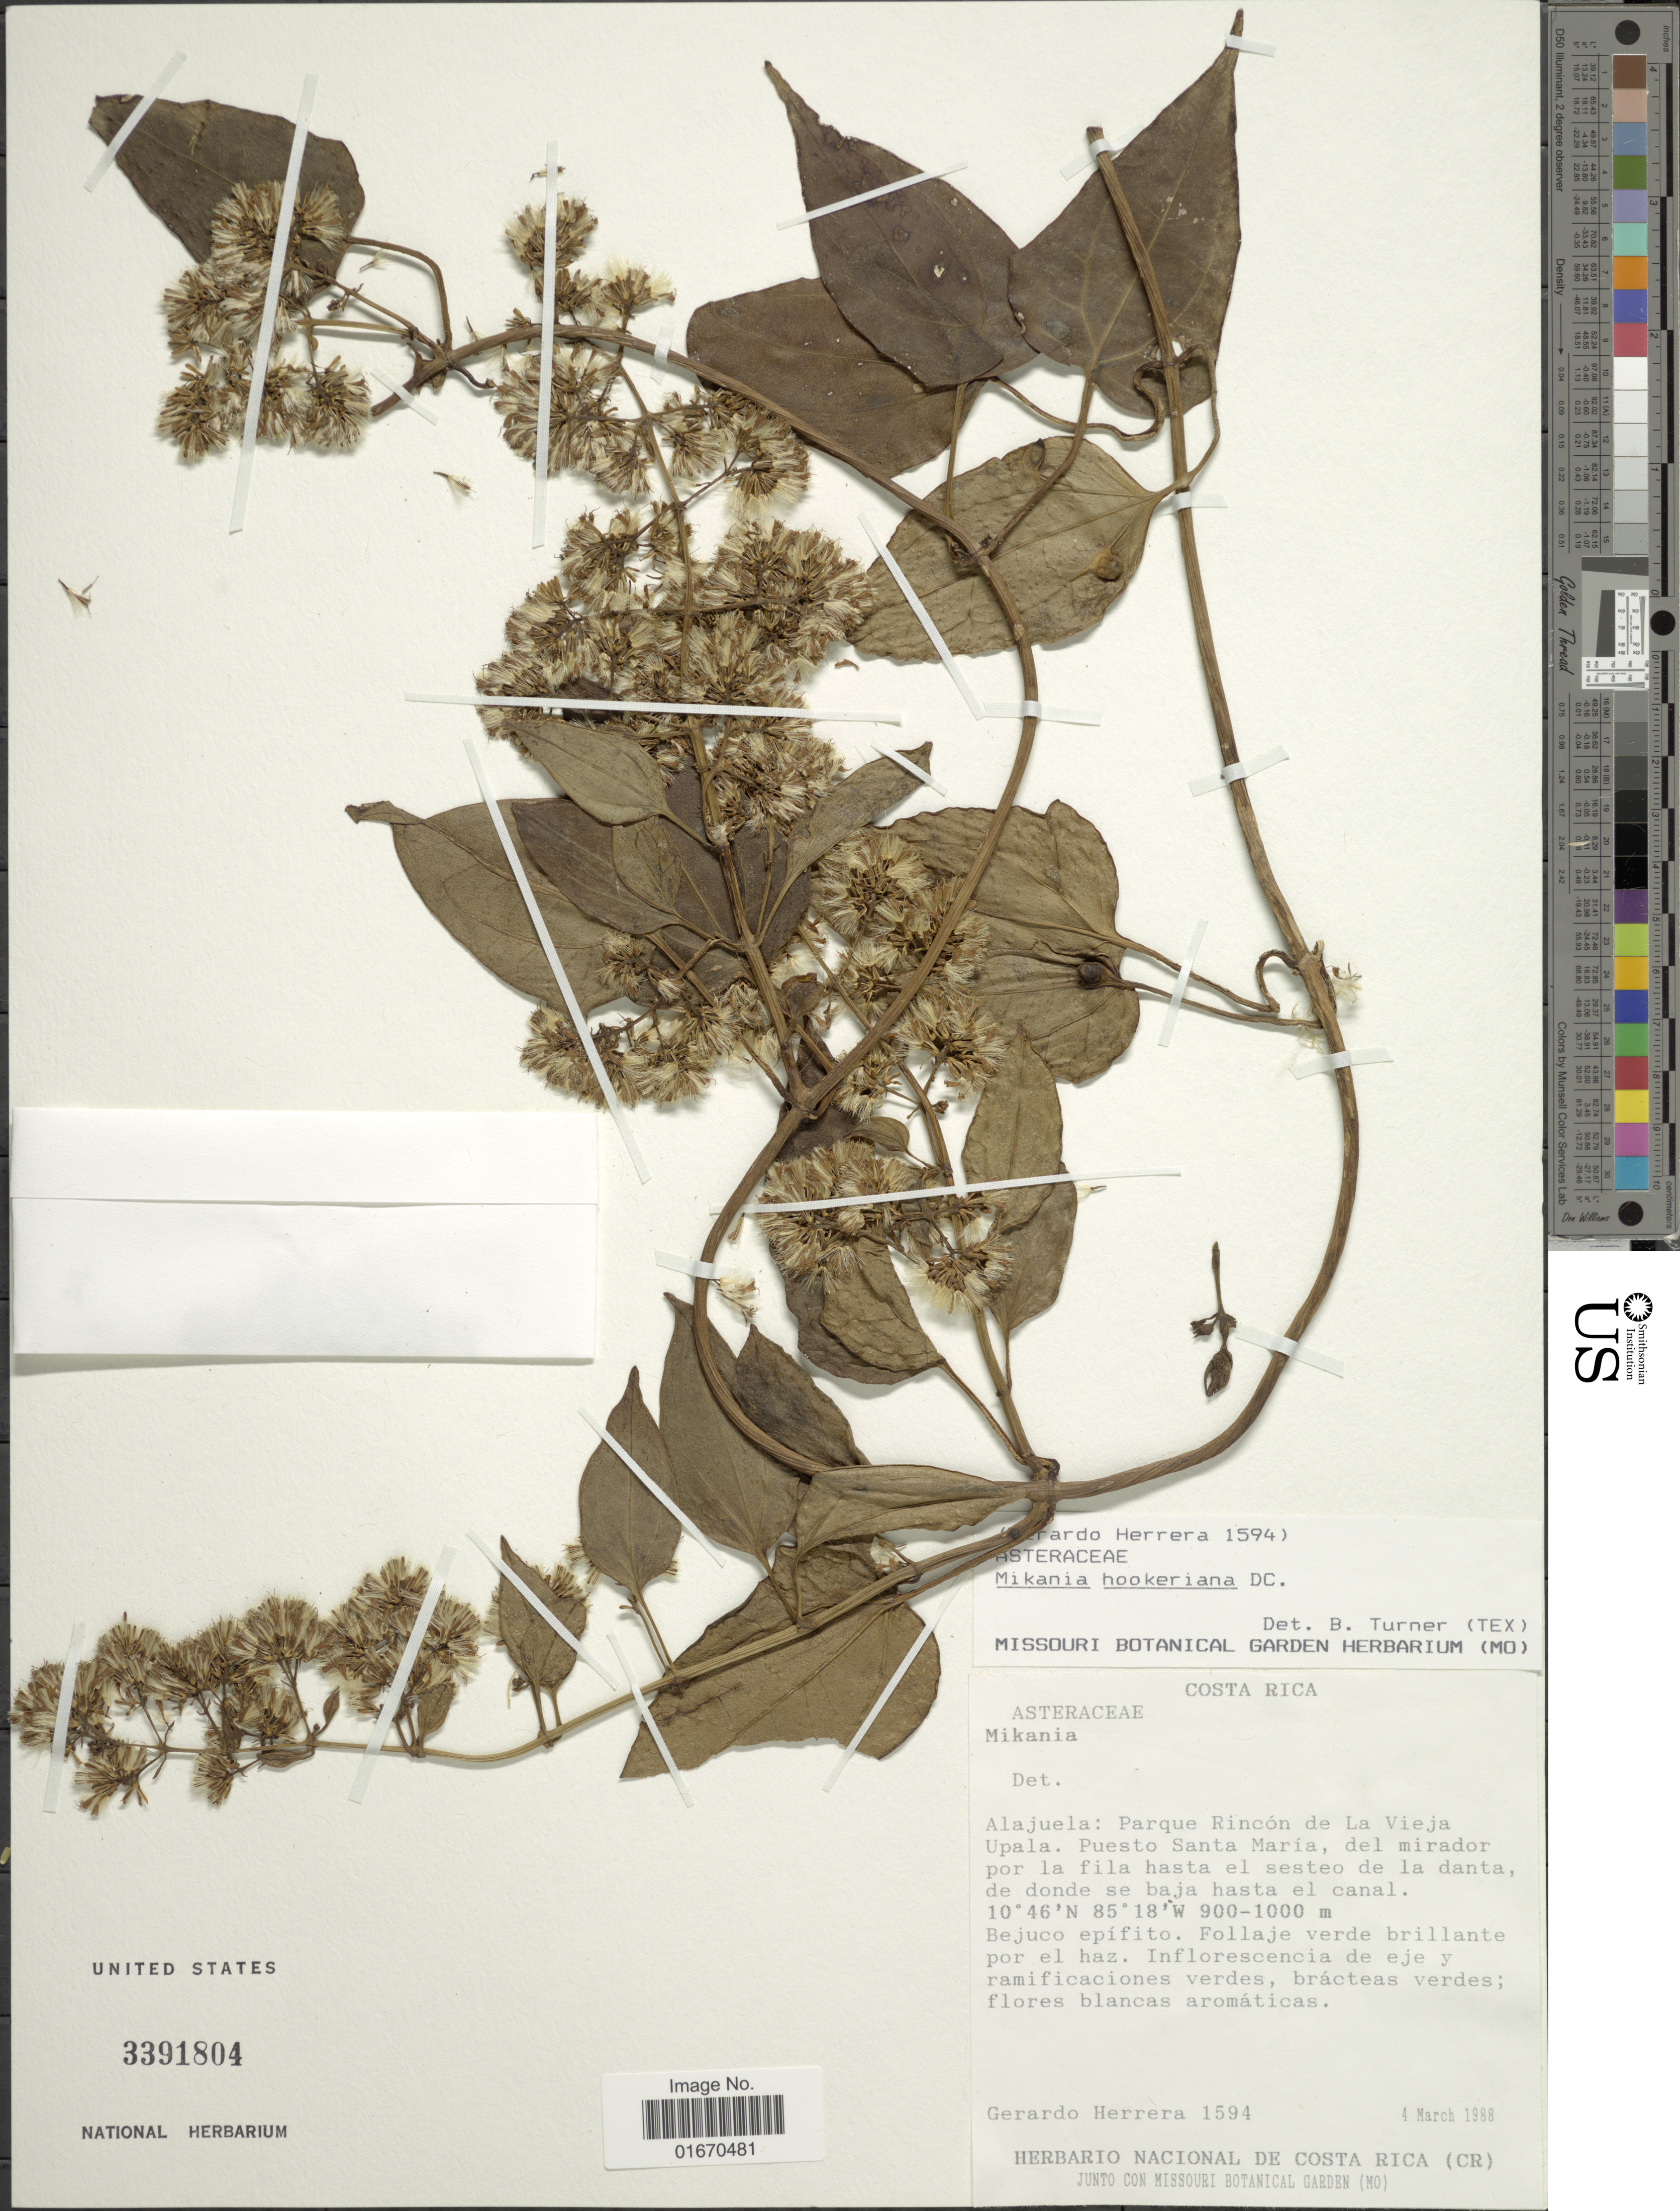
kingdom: Plantae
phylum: Tracheophyta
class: Magnoliopsida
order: Asterales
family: Asteraceae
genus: Mikania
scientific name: Mikania hookeriana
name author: DC.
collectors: G. Herrera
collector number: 1594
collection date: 1988-03-04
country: Costa Rica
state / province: Alajuela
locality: Parque Rincon de La Vieja Upala, Puesto Santa Maria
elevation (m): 900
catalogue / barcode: US 3391804